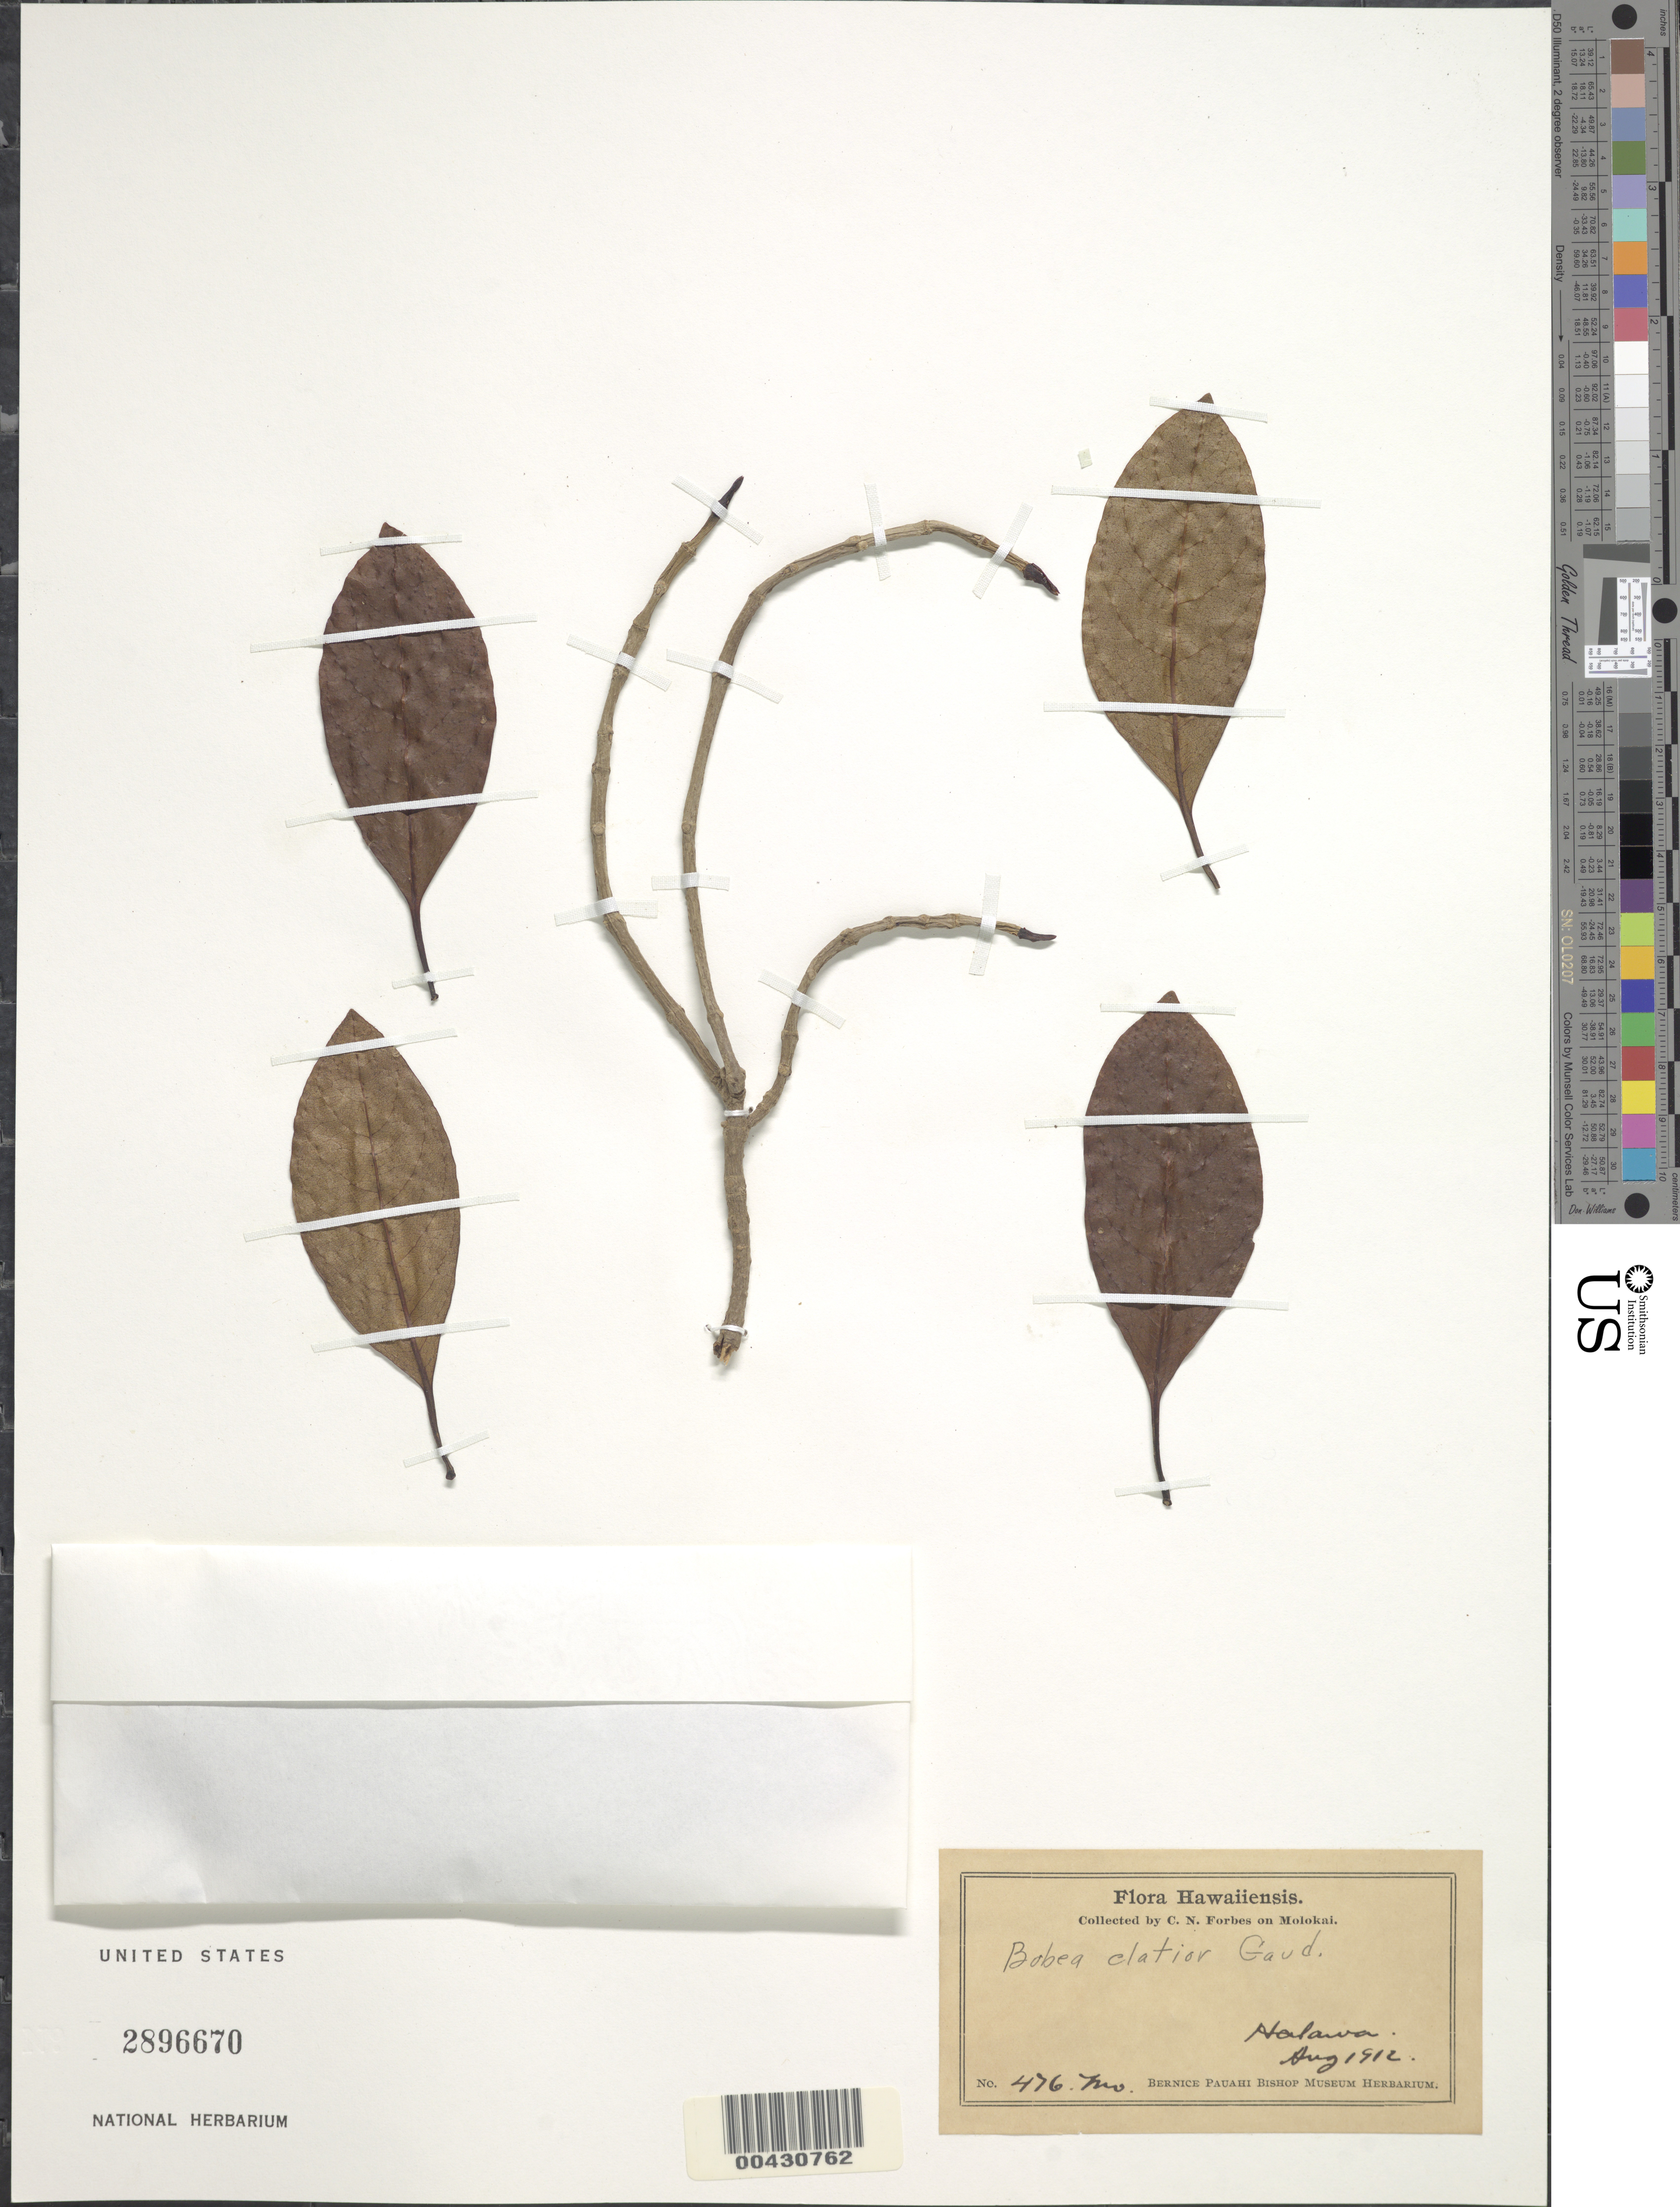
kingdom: Plantae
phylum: Tracheophyta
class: Magnoliopsida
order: Gentianales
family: Rubiaceae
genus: Bobea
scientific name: Bobea elatior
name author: Gaudich.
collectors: C. N. Forbes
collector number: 476.MO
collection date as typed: Aug 1912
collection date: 1912-08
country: United States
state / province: Hawaii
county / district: Kauai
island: Kaua'i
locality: Halawa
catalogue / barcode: US 2896670